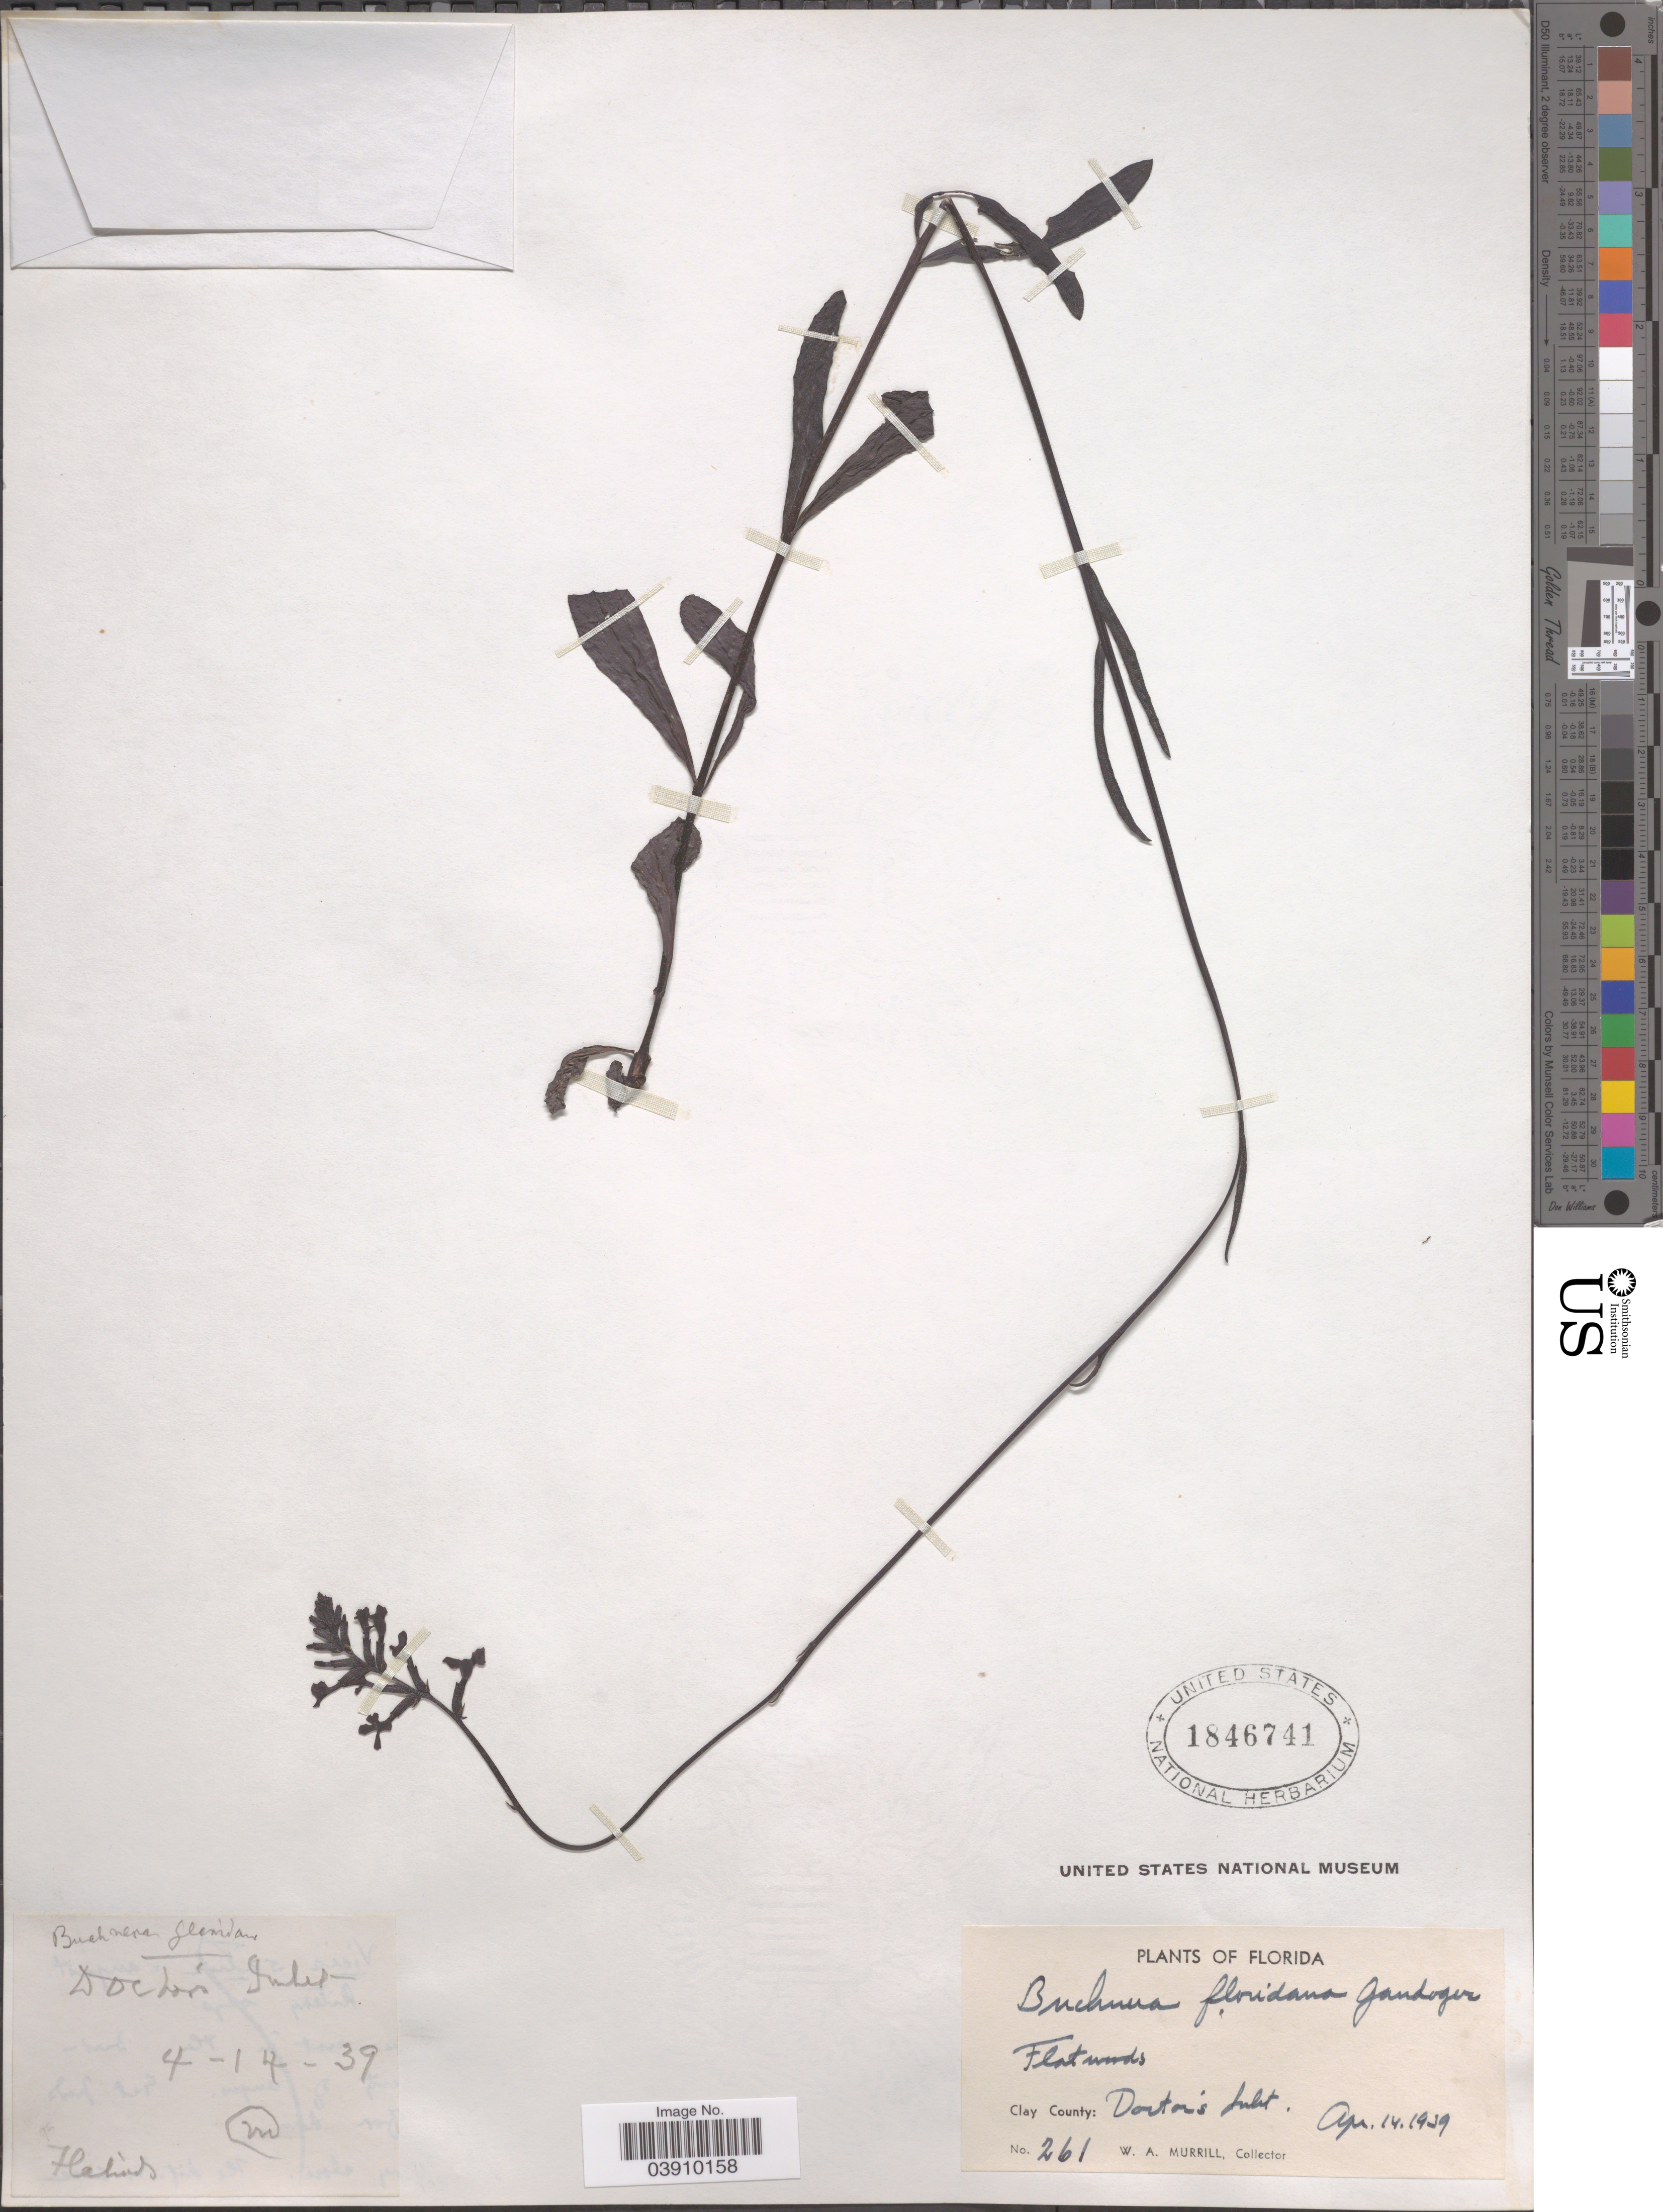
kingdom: Plantae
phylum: Tracheophyta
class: Magnoliopsida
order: Lamiales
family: Orobanchaceae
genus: Buchnera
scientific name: Buchnera floridana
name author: Gand.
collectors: W. A. Murrill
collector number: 261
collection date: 1939-04-14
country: United States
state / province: Florida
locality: Clay County: Doctor's Inlet.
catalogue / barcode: US 1846741